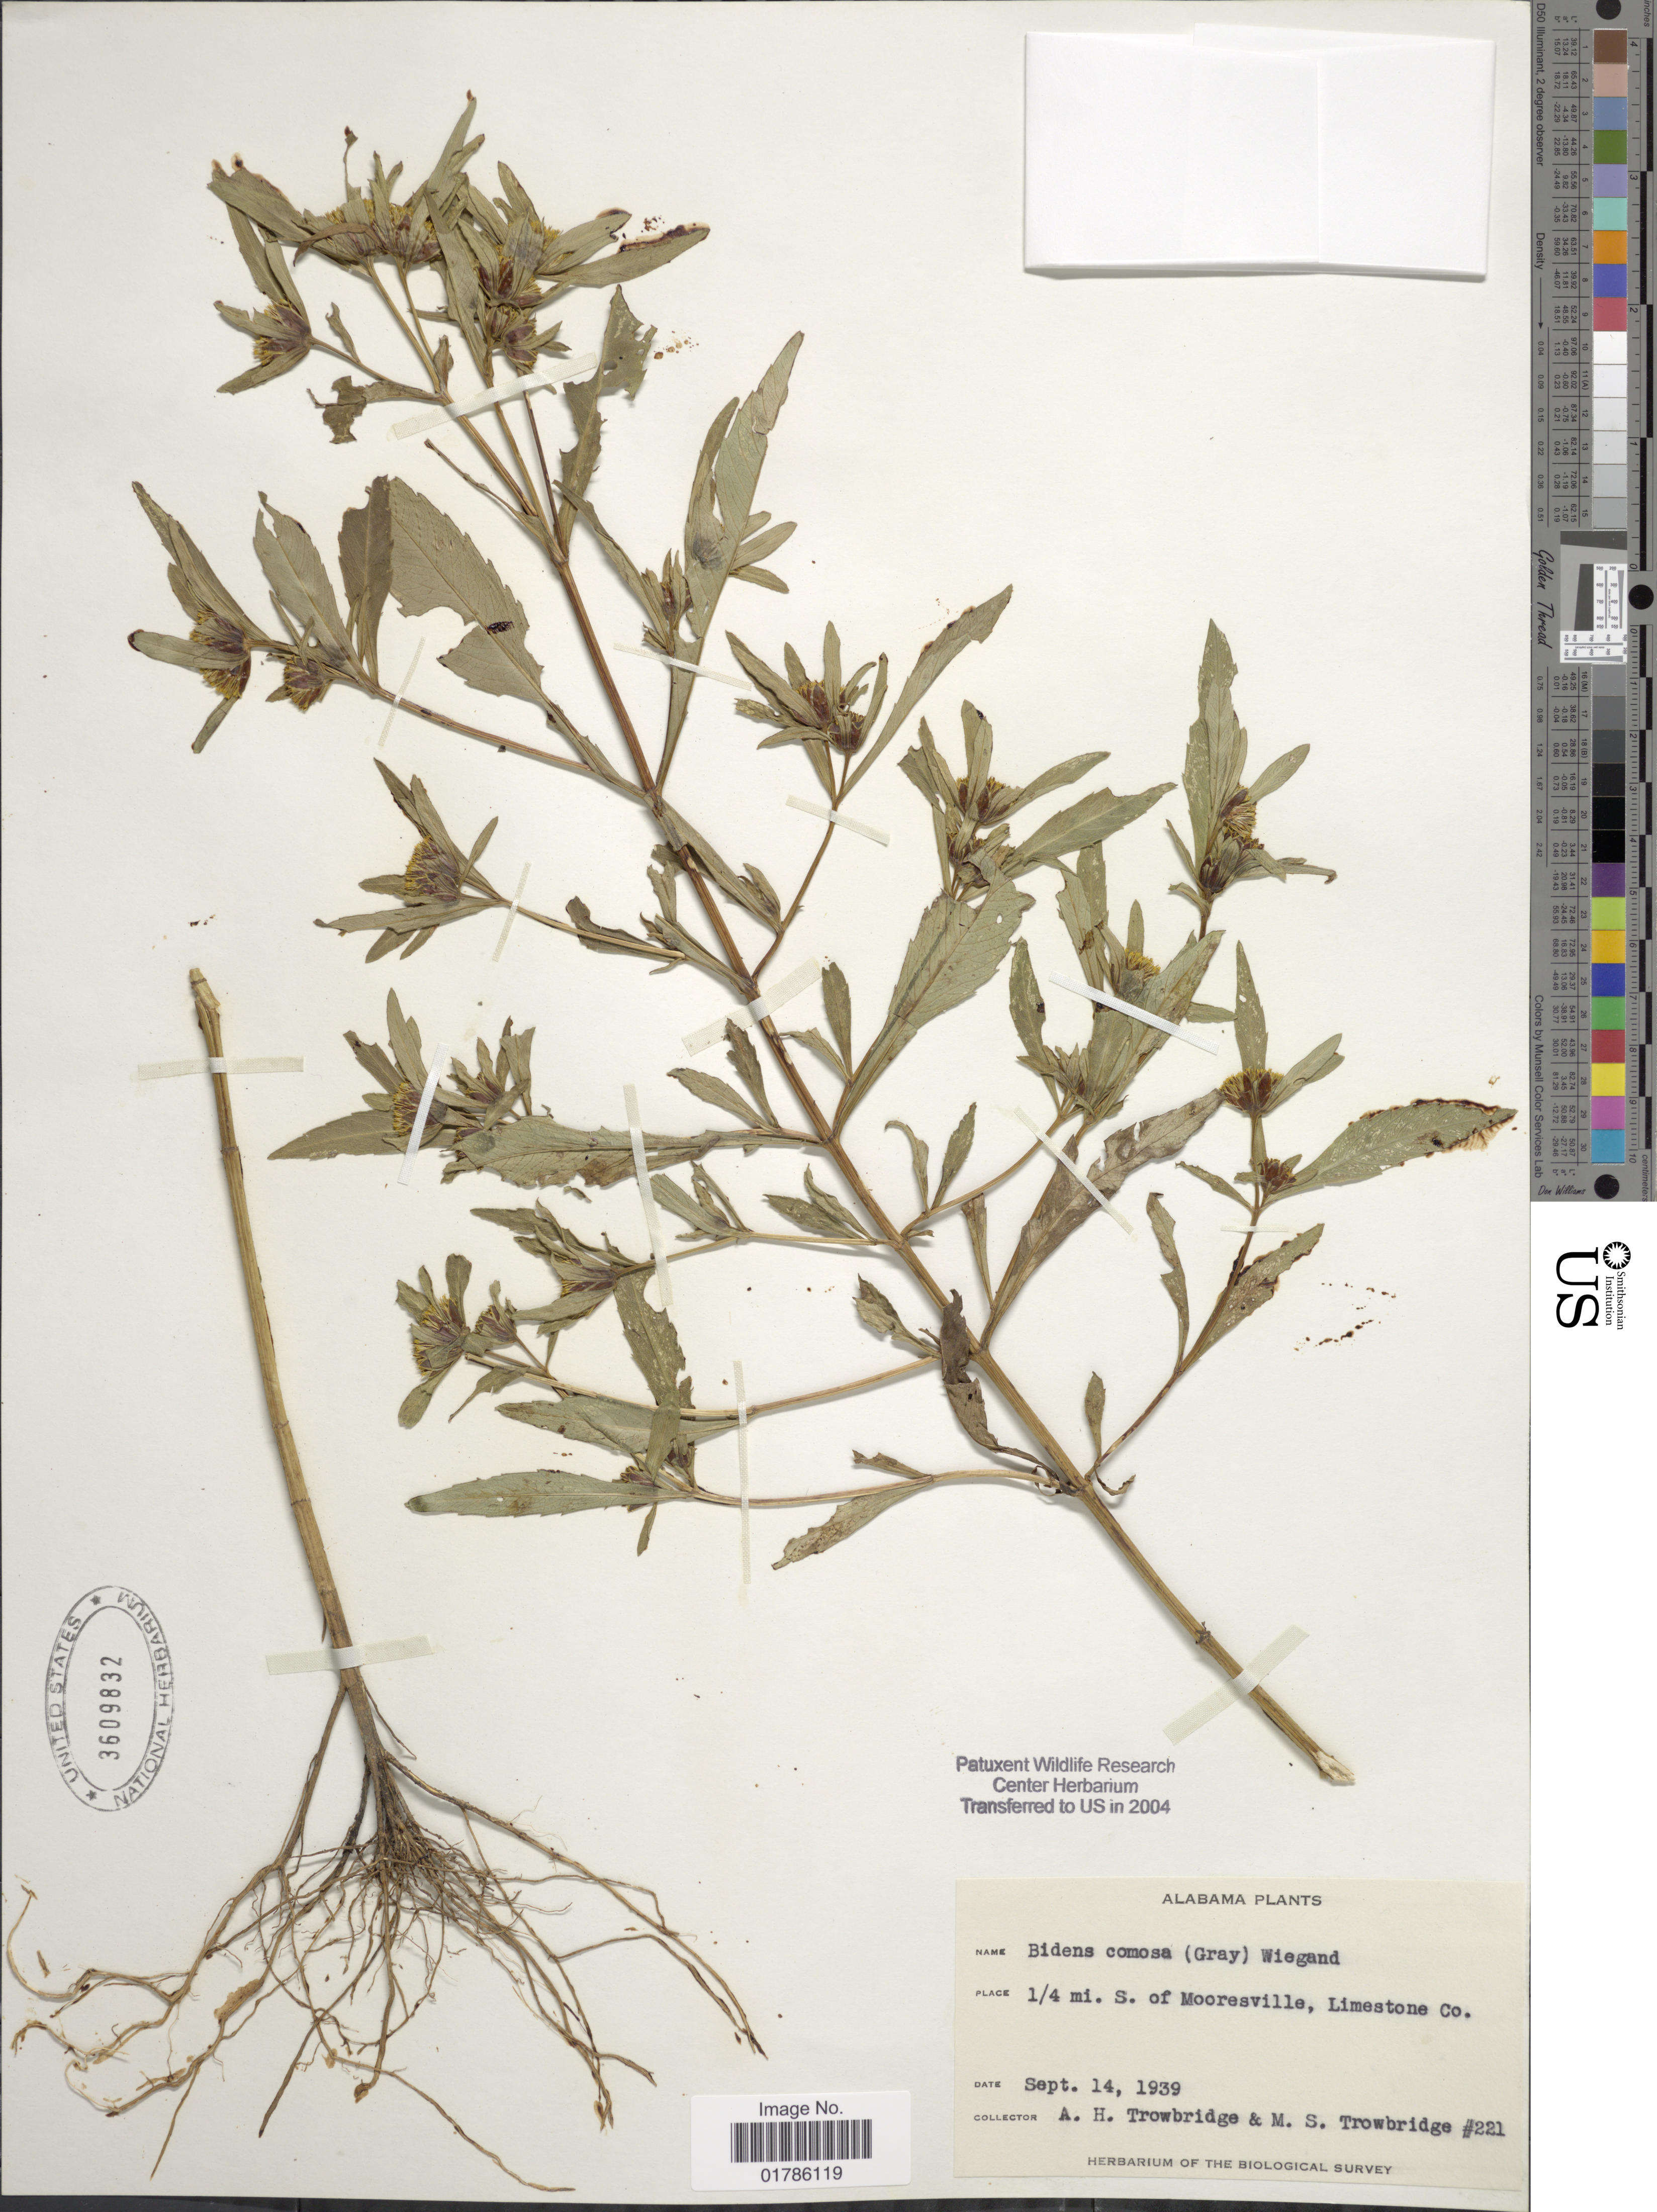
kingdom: Plantae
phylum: Tracheophyta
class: Magnoliopsida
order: Asterales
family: Asteraceae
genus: Bidens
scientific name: Bidens comosa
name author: (A. Gray) Wiegand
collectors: A. H. Trowbridge & M. Trowbridge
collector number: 221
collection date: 1939-09-14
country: United States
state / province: Alabama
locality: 1/4 mi. S. of Mooresville, Limestone Co.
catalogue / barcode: US 3609832